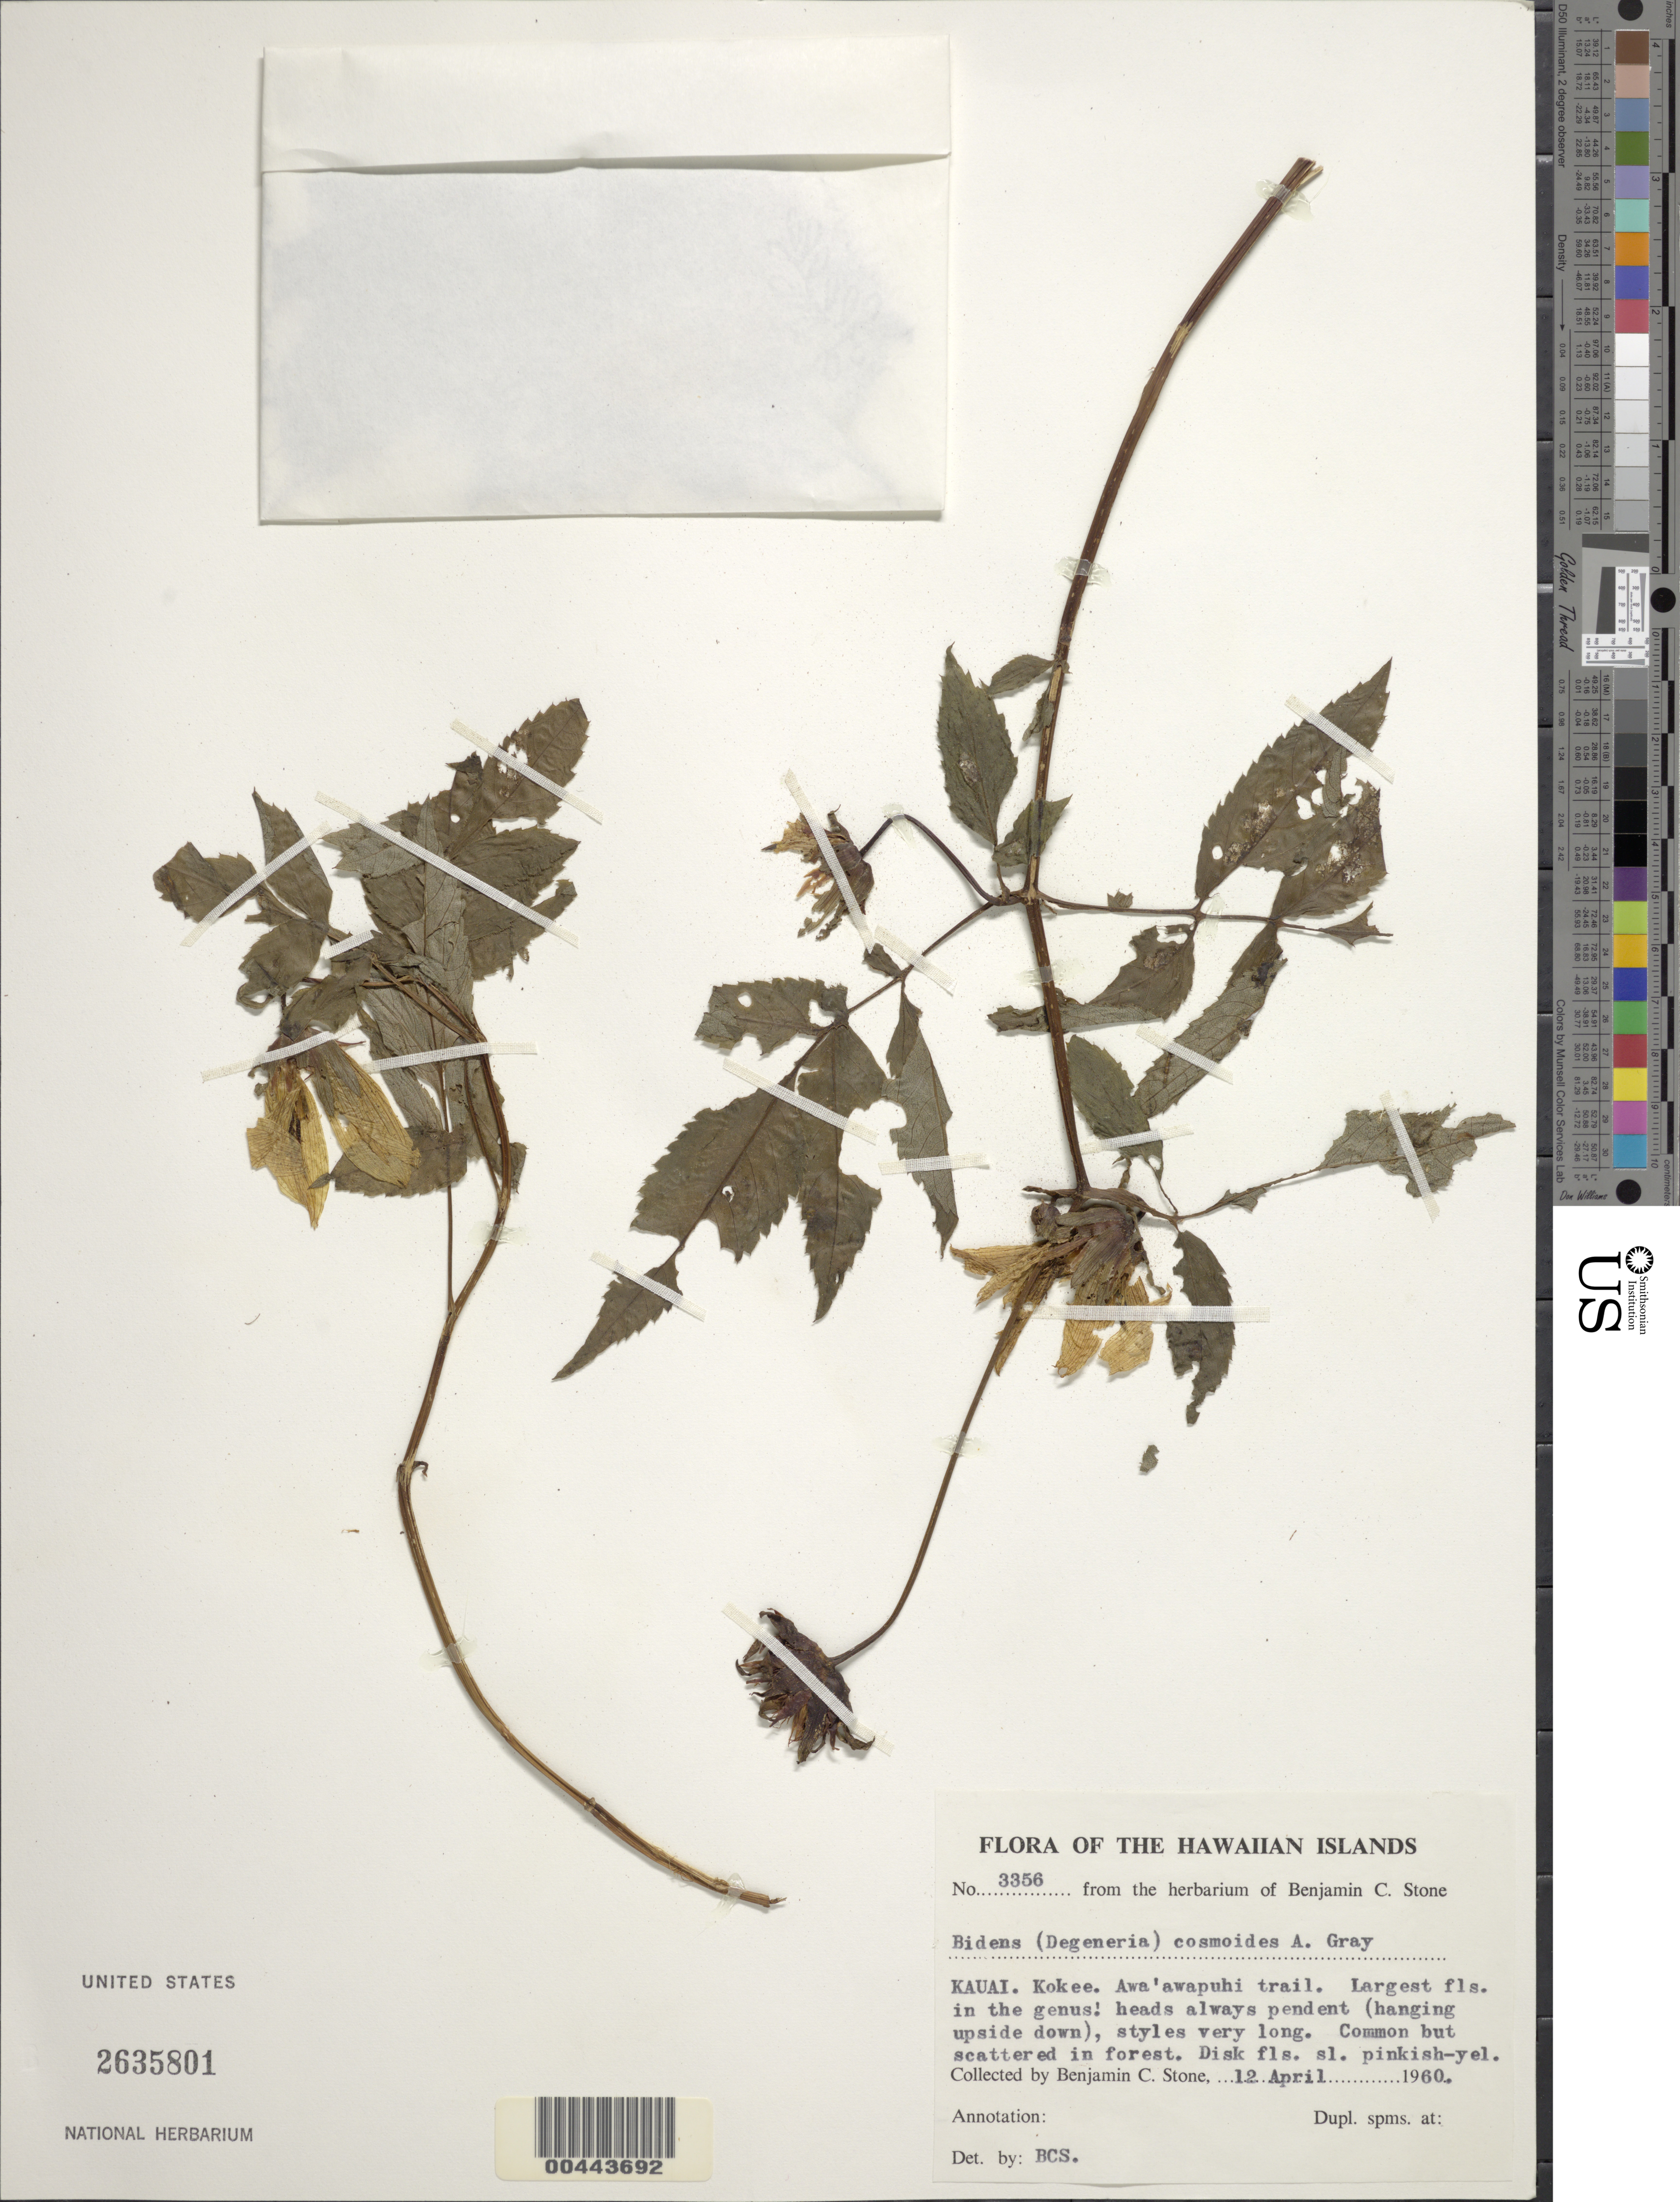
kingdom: Plantae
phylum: Tracheophyta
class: Magnoliopsida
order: Asterales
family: Asteraceae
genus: Bidens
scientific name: Bidens cosmoides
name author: (A. Gray) Sherff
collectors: B. C. Stone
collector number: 3356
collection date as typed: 12 Apr 1960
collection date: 1960-04-12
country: United States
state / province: Hawaii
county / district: Kauai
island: Kaua'i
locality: Kokee, Awaawapuhi trail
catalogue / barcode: US 2635801